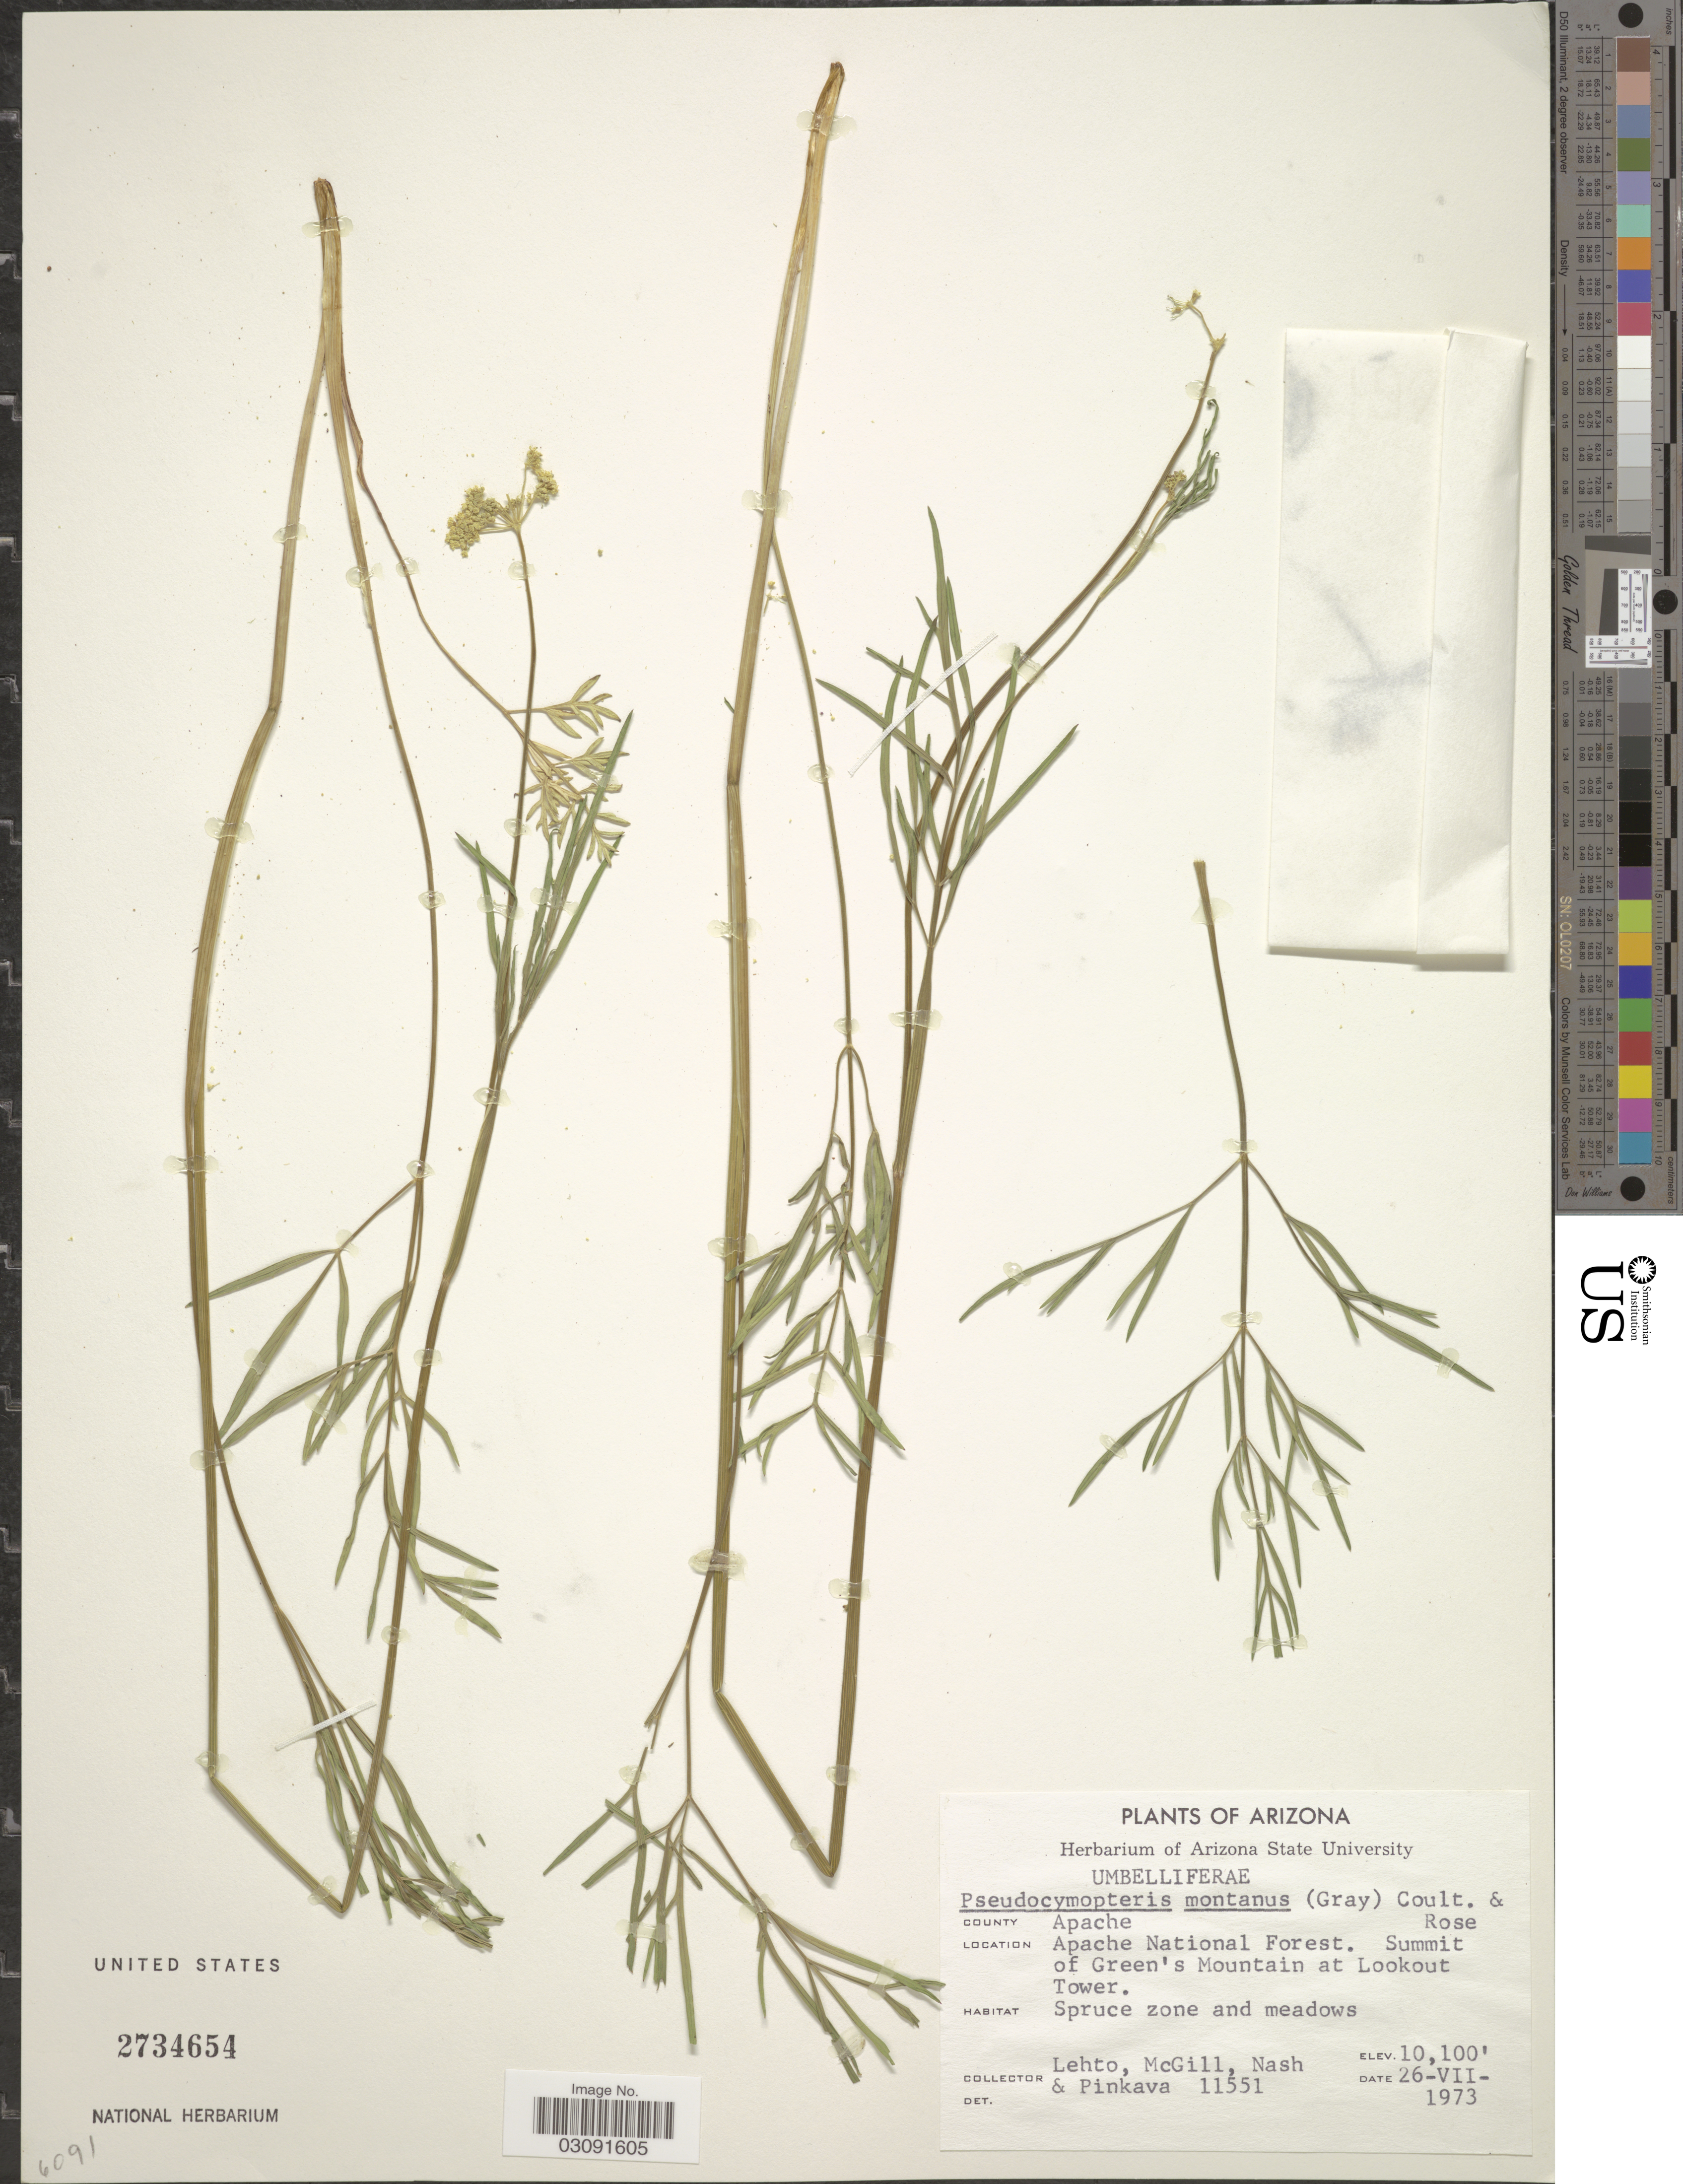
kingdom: Plantae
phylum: Tracheophyta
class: Magnoliopsida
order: Apiales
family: Apiaceae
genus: Pseudocymopterus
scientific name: Pseudocymopterus montanus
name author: (A. Gray) J.M. Coult. & Rose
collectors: -. Lehto, -. McGill, -- Nash & -. Pinkava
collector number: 11551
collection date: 1973-07-26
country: United States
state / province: Arizona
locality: County Apache, Apache National Forest, Summit of Green's Mountain at Lookout Tower.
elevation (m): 3078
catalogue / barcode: US 2734654